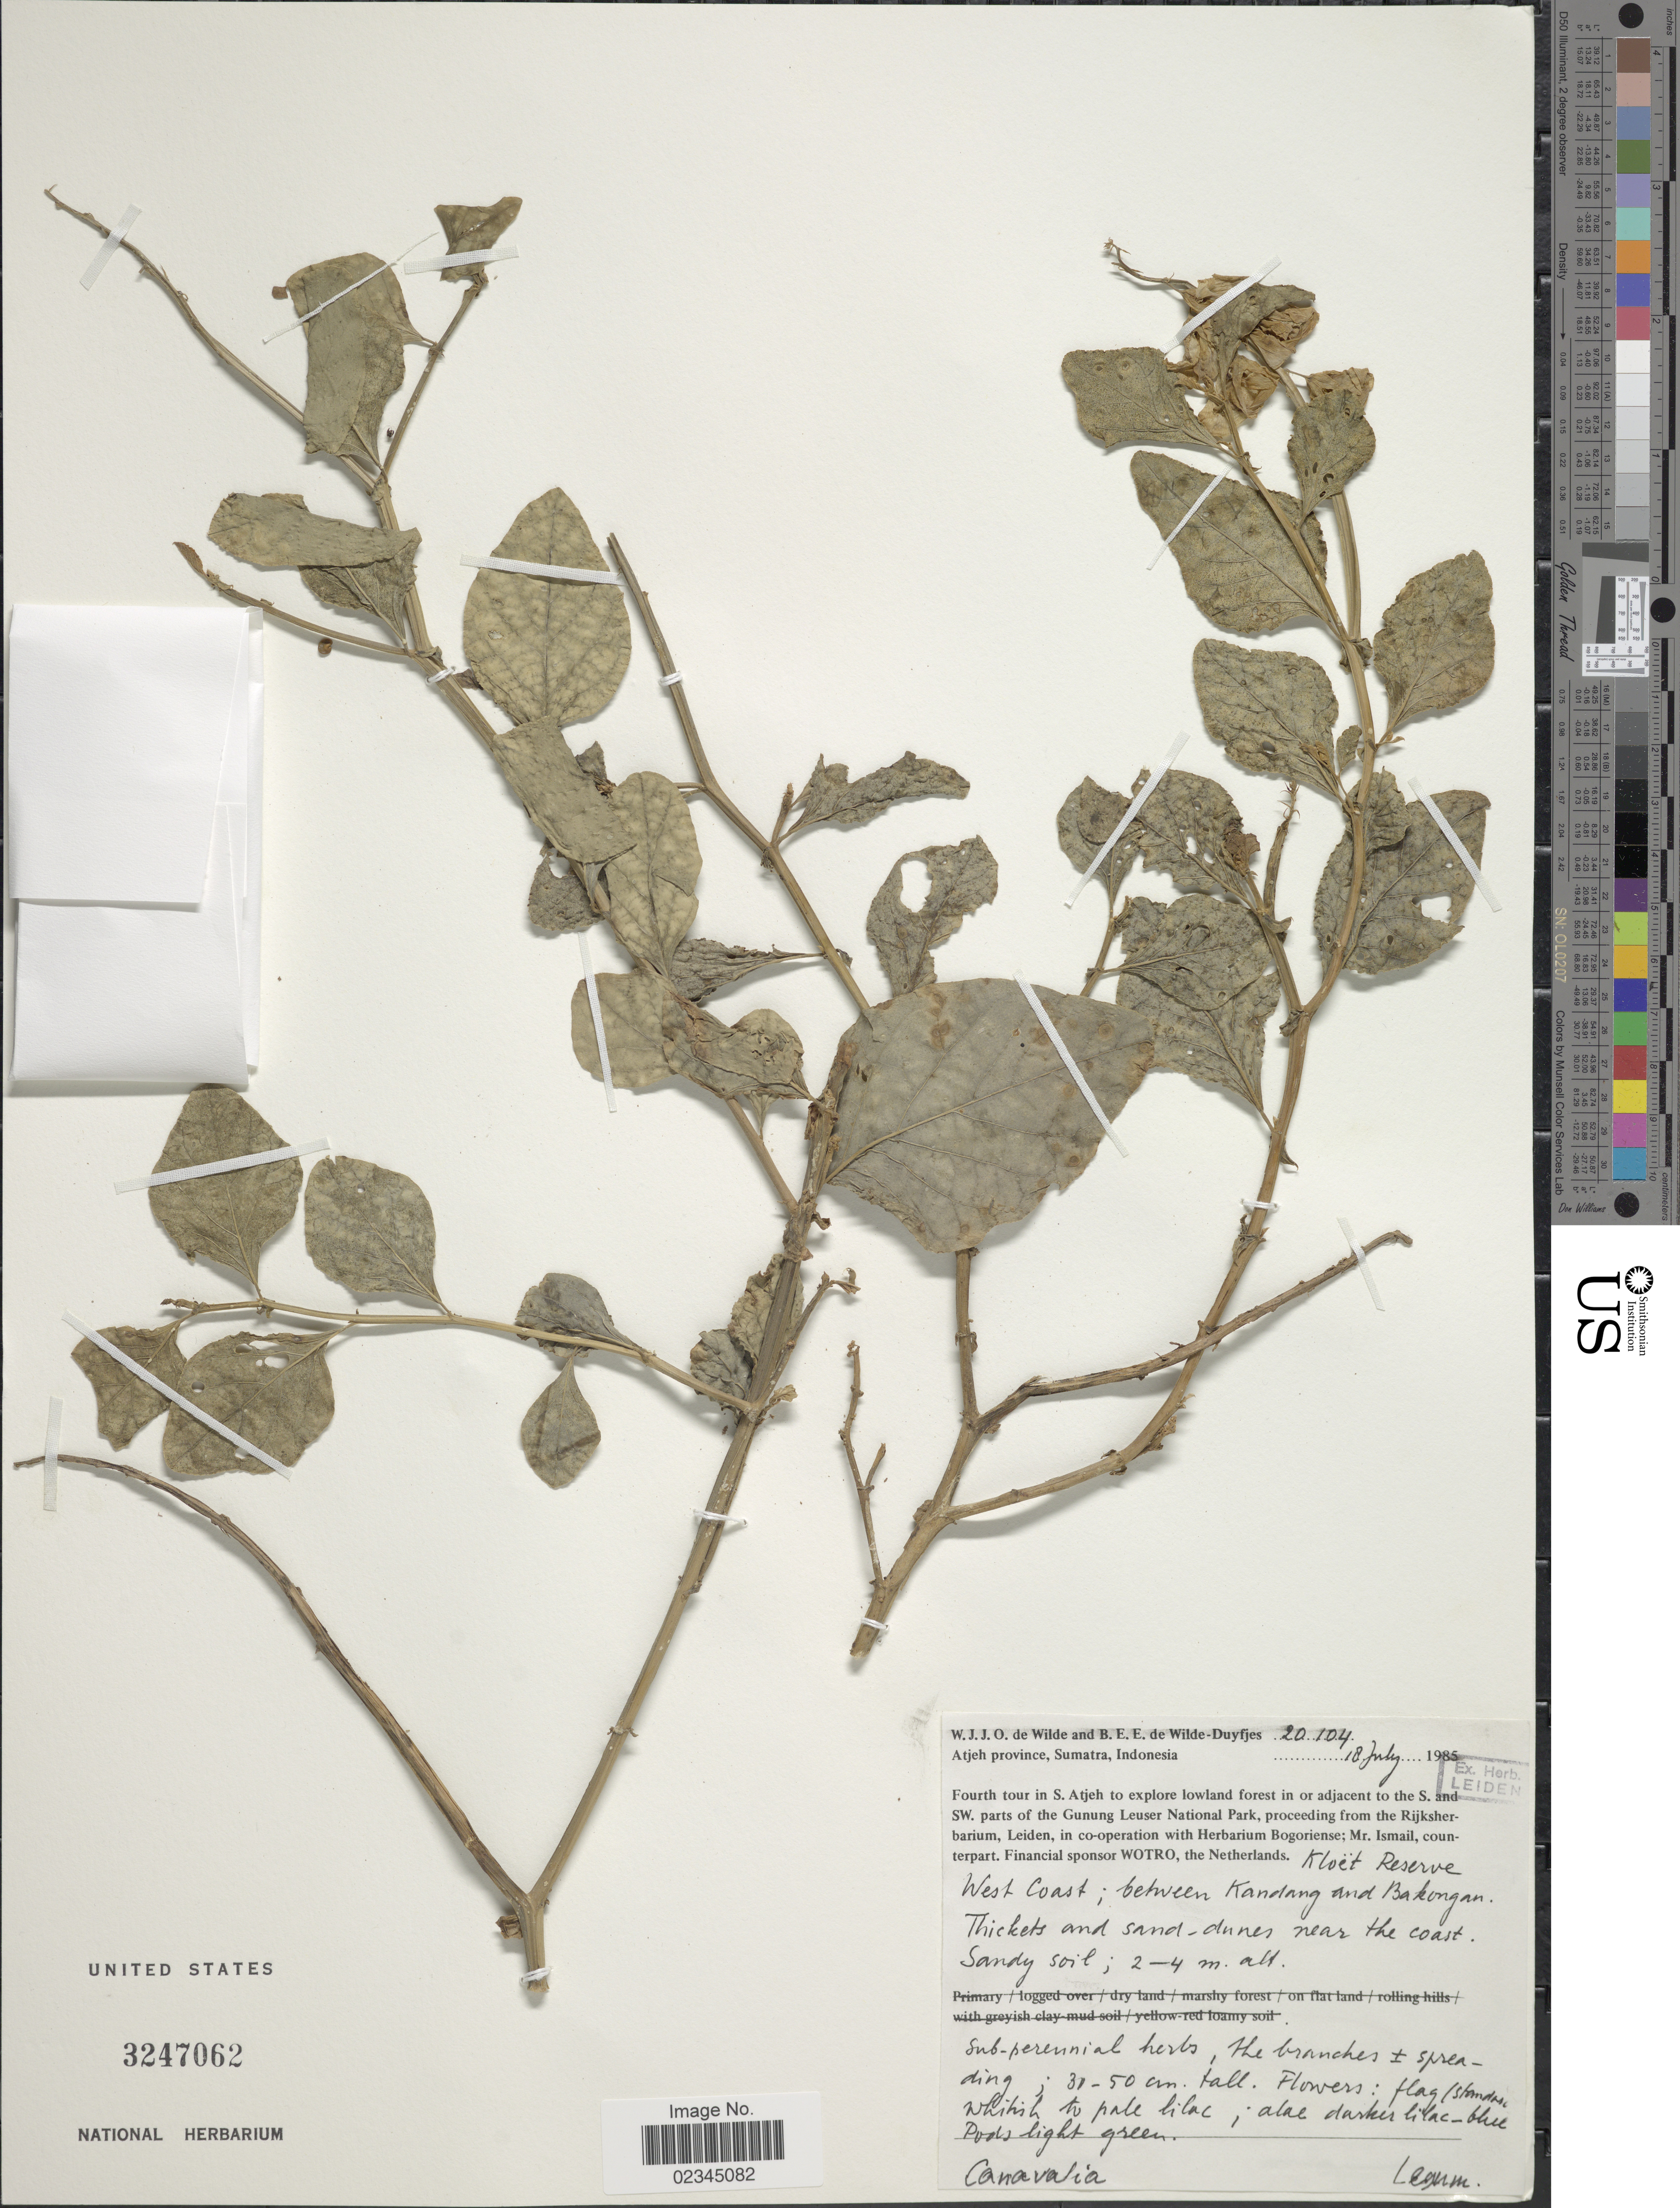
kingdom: Plantae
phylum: Tracheophyta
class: Magnoliopsida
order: Fabales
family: Fabaceae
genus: Canavalia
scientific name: Canavalia sp.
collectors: W. J. de Wilde & B. E. de Wilde-Duyfjes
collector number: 20104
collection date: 1985-07-18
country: Indonesia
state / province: Sumatra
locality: Atjeh Province, Sumatra, Indonesia. Kloet Reserve West Coast; between Kandang and Bakongon.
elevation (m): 2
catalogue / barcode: US 3247062